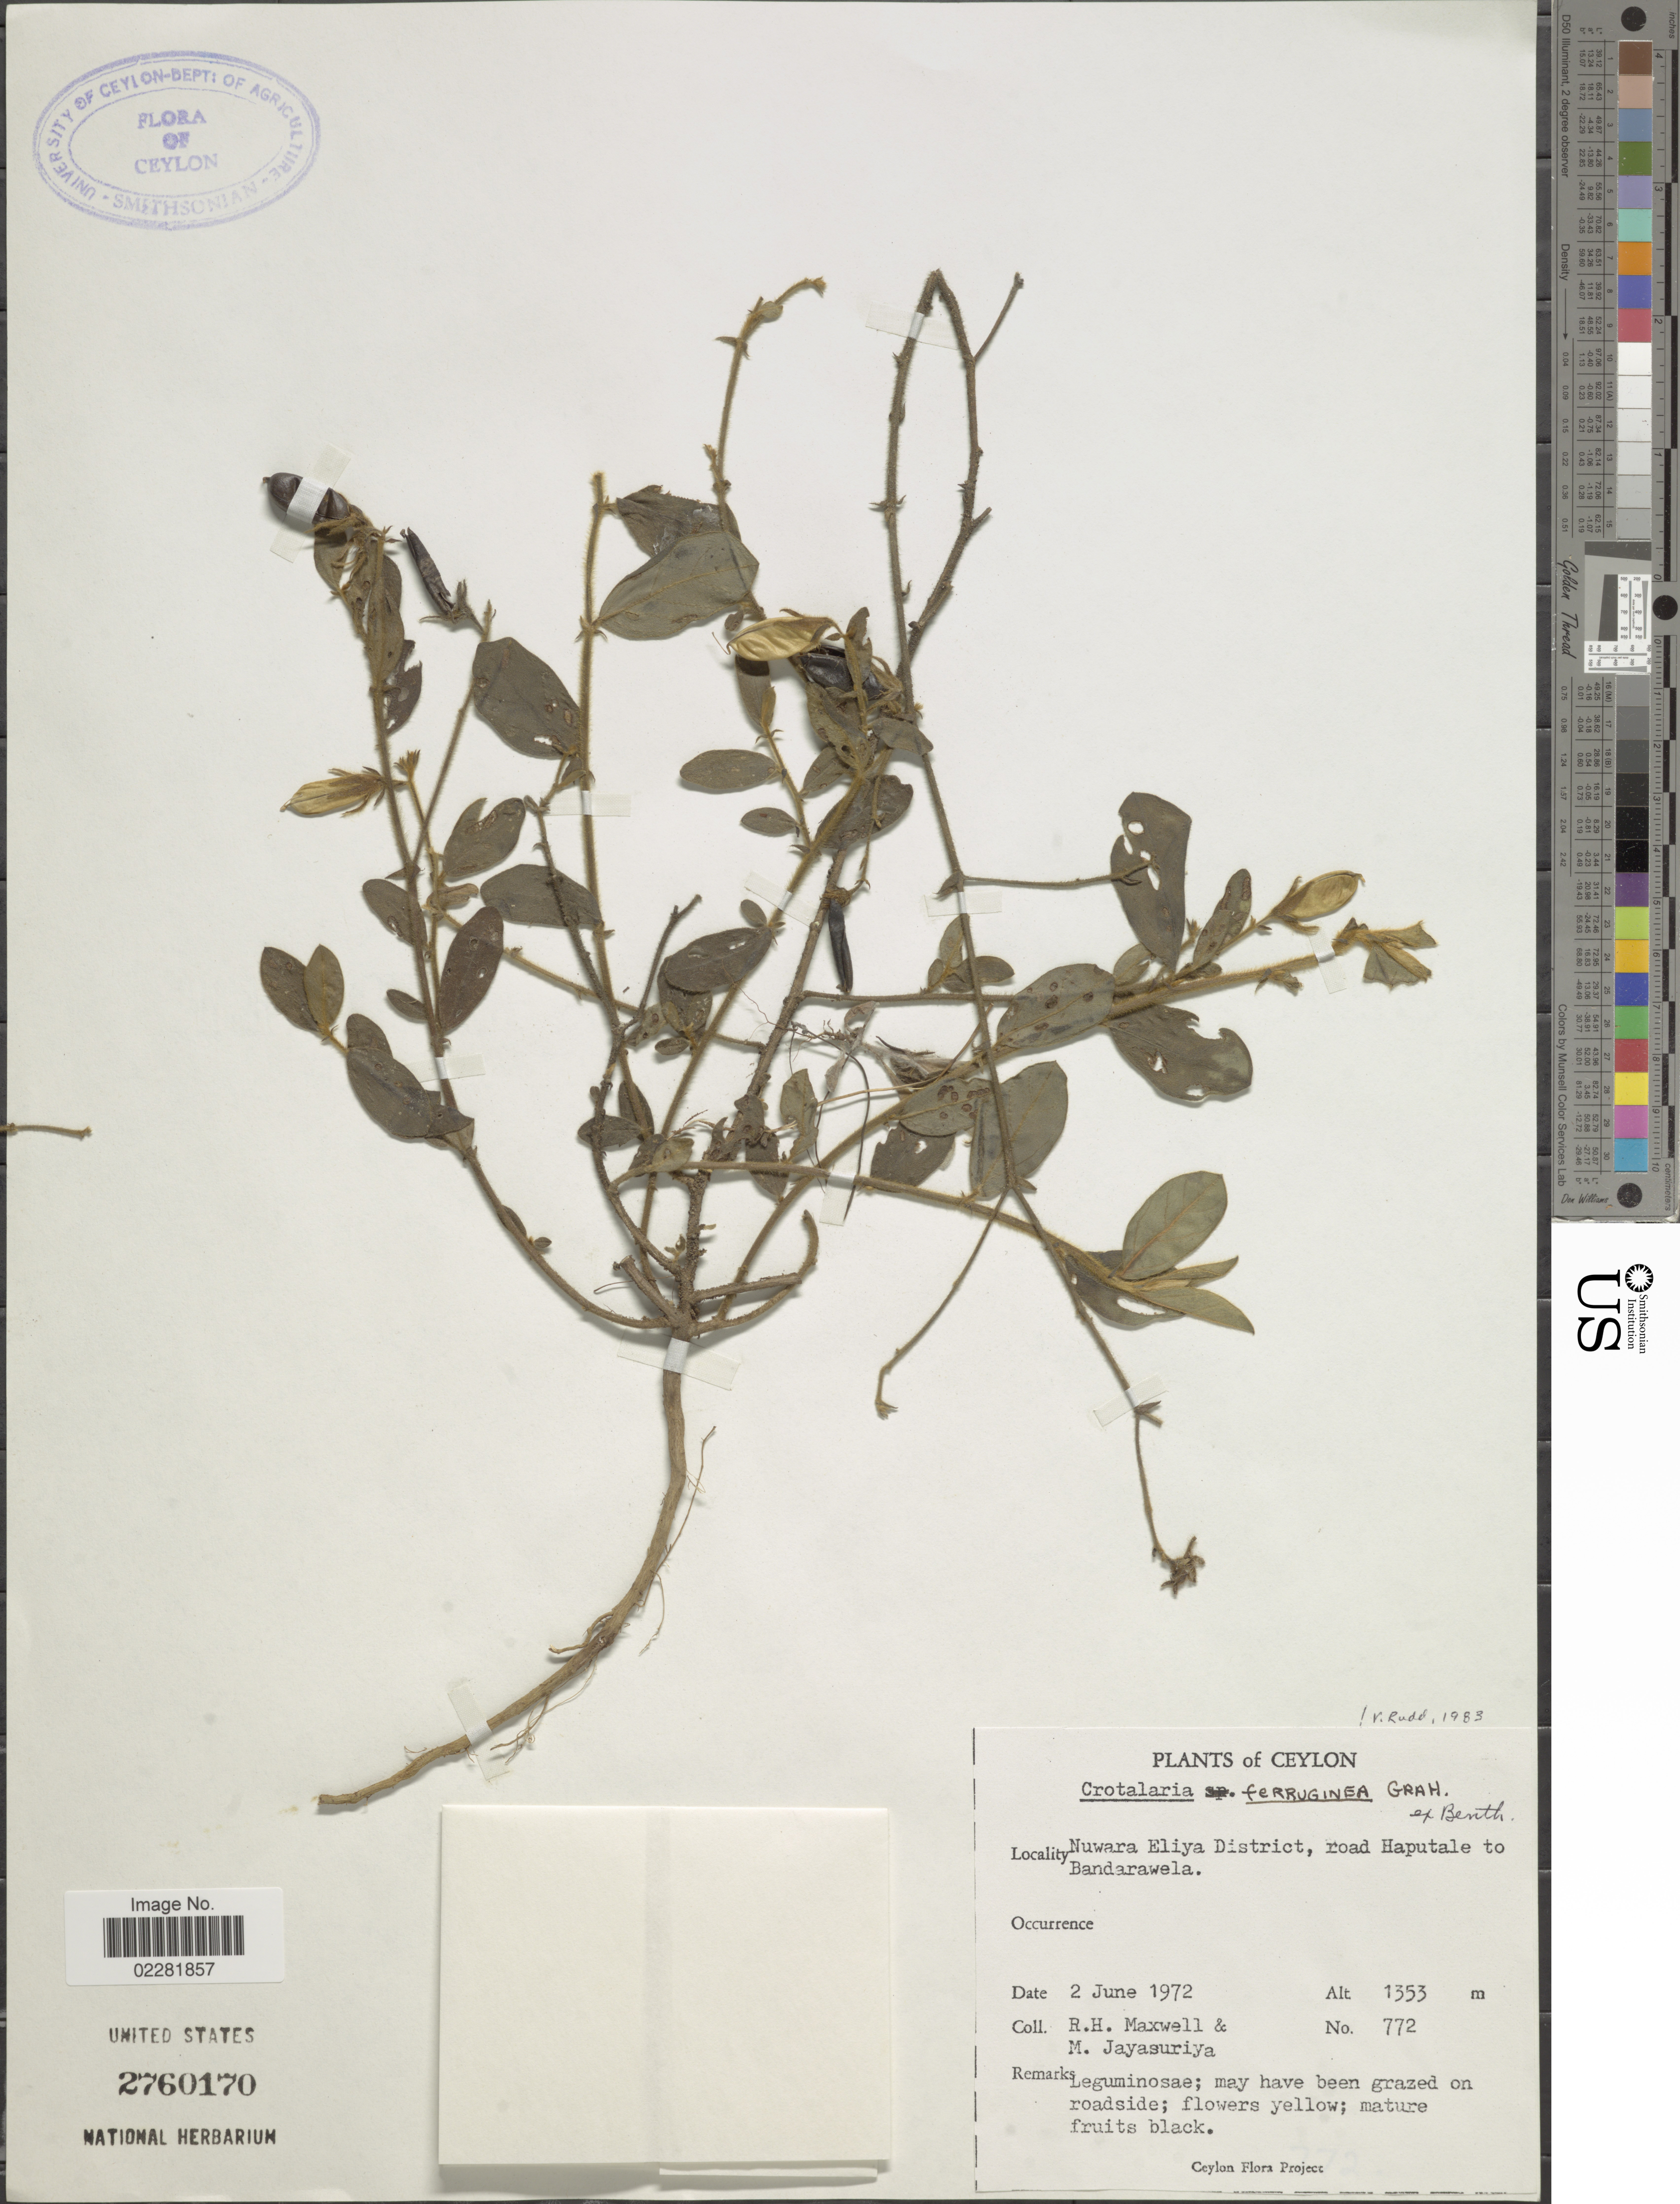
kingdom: Plantae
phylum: Tracheophyta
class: Magnoliopsida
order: Fabales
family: Fabaceae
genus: Crotalaria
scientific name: Crotalaria ferruginea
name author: Graham ex Benth.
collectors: R. Maxwell & M. Jayasuriya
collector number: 772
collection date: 1972-06-02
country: Sri Lanka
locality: Ceylon, Nuwara Eliya District, road Haputale to Bandarawela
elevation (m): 1353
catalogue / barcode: US 2760170